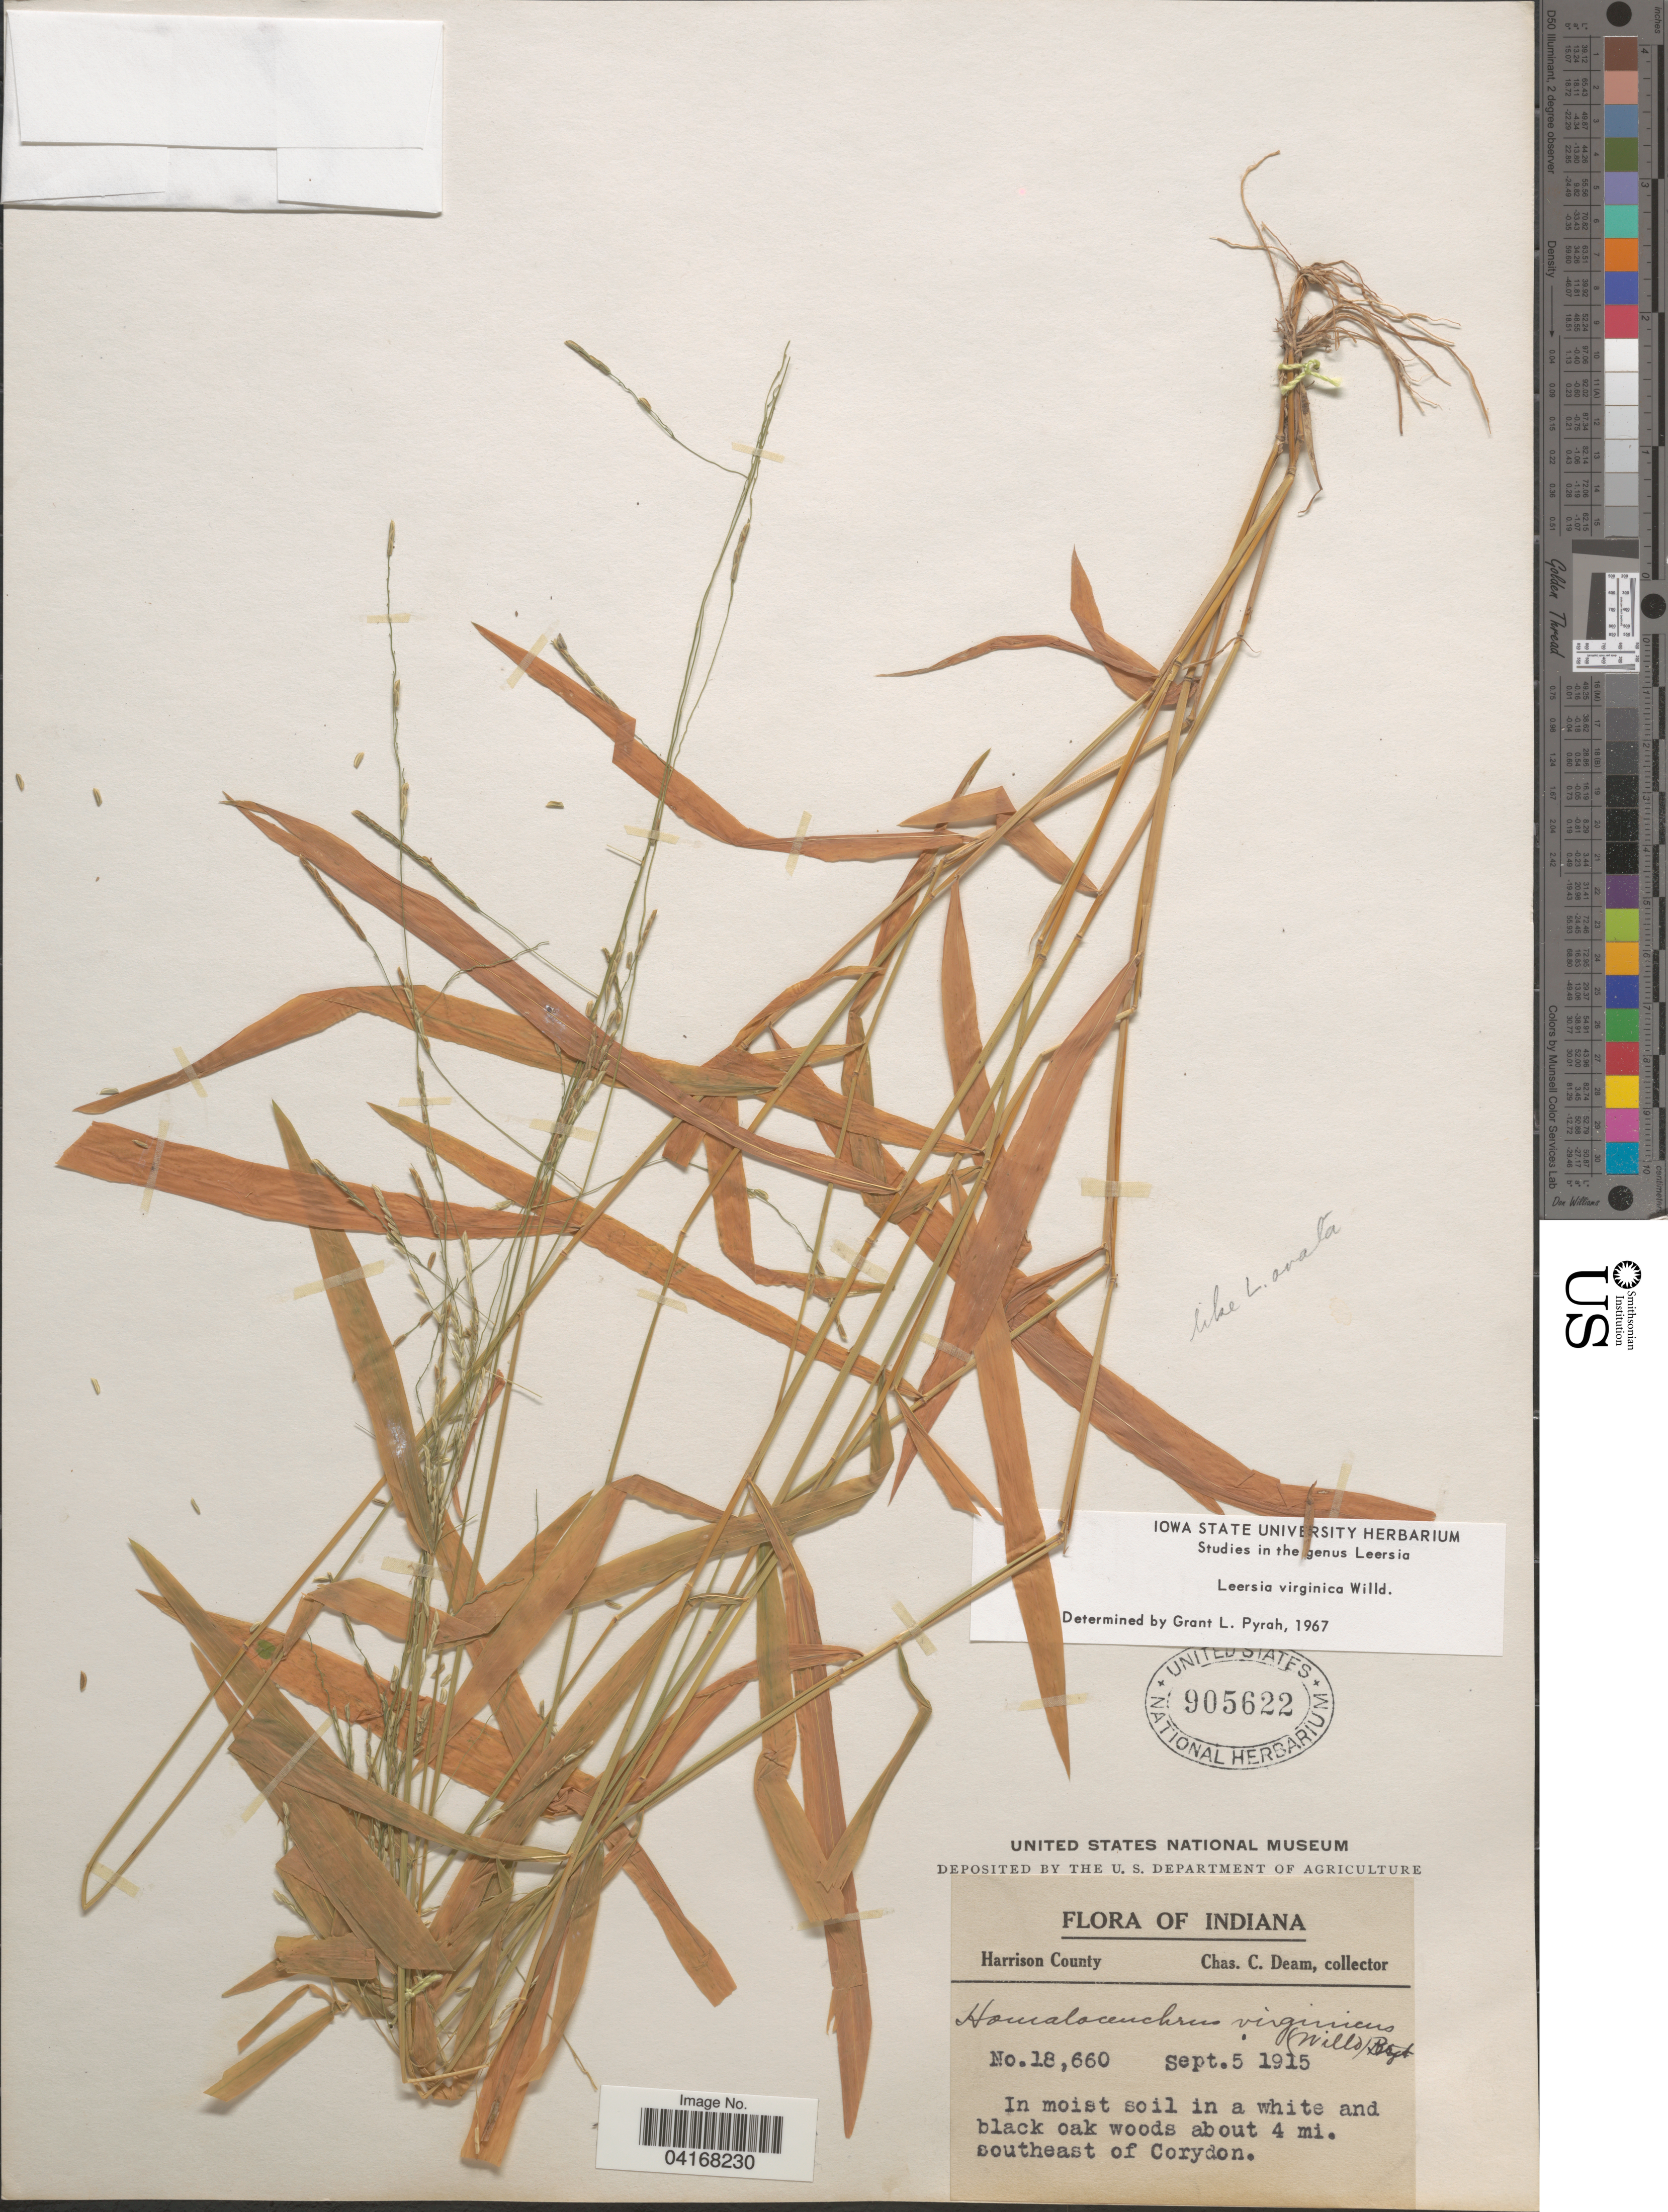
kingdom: Plantae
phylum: Tracheophyta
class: Liliopsida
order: Poales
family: Poaceae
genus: Leersia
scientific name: Leersia virginica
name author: Willd.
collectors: C. C. Deam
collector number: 18660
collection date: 1915-09-05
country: United States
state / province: Indiana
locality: Harrison County. In moist soil in a white and black oak woods about 4 mi. southeast of Corydon.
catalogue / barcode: US 905622